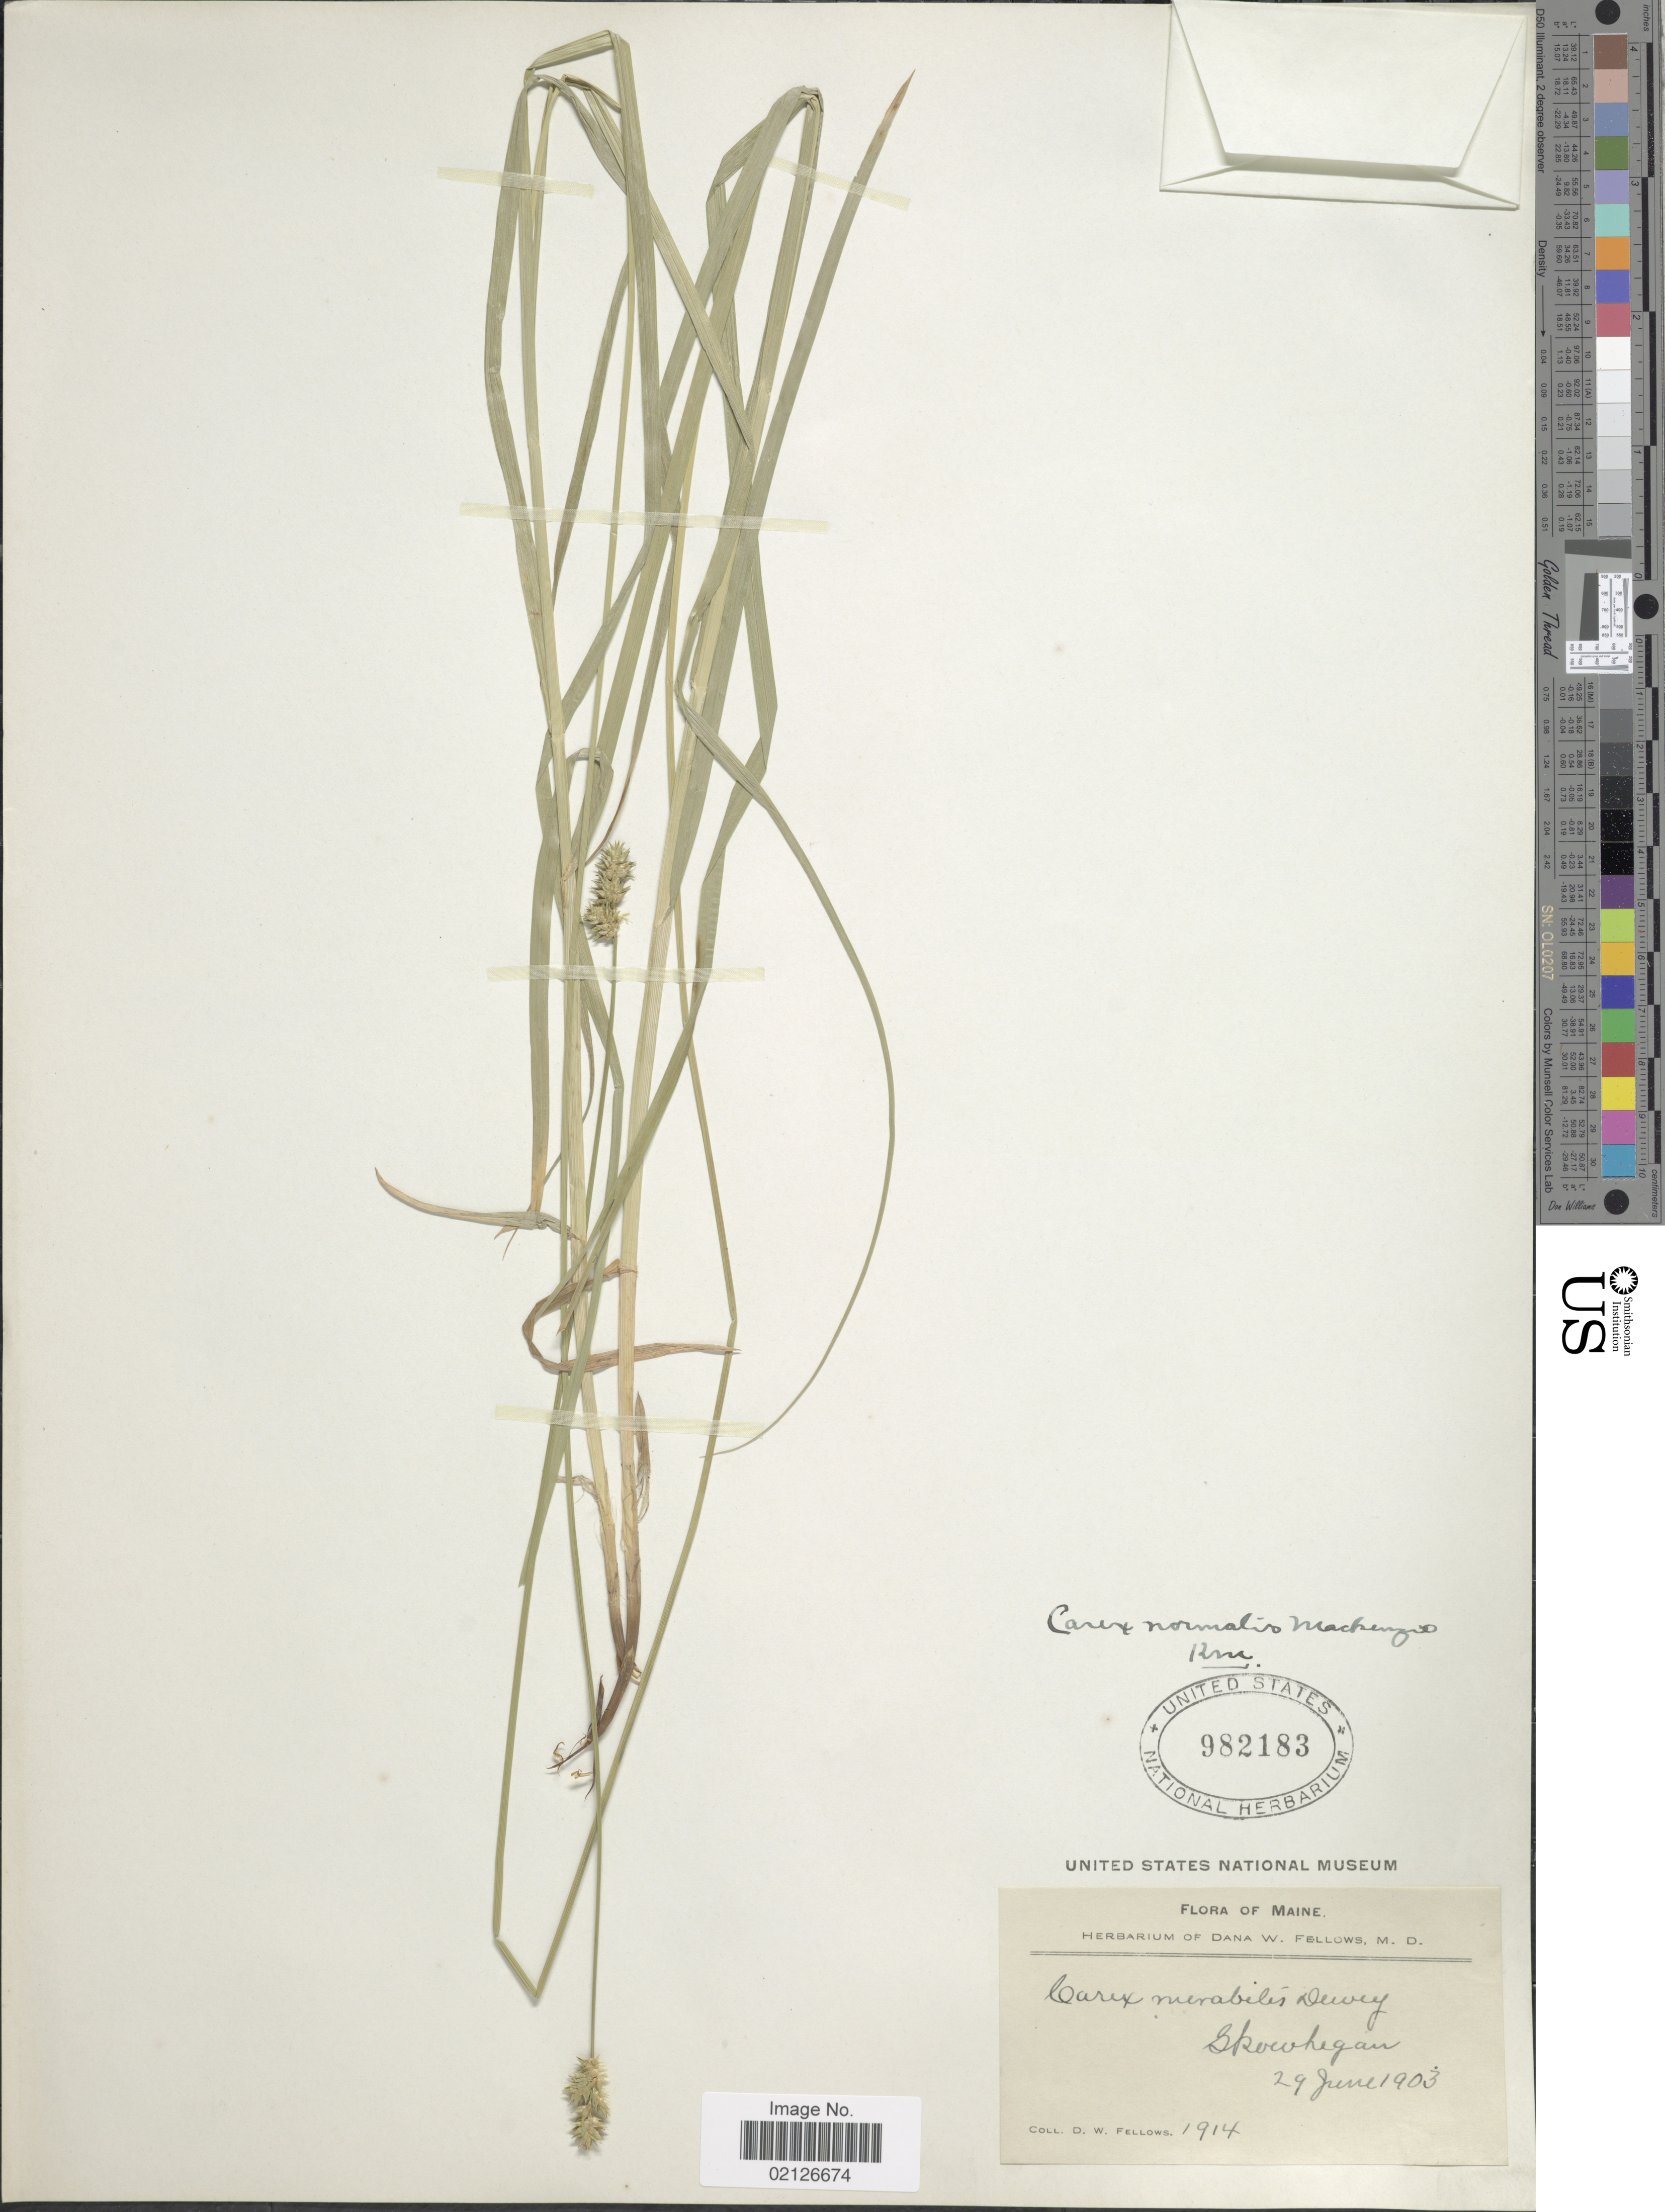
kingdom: Plantae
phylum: Tracheophyta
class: Liliopsida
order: Poales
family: Cyperaceae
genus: Carex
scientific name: Carex normalis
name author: Mack.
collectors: D. W. Fellows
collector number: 1914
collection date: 1903-06-29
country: United States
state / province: Maine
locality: Skowhegan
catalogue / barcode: US 982183